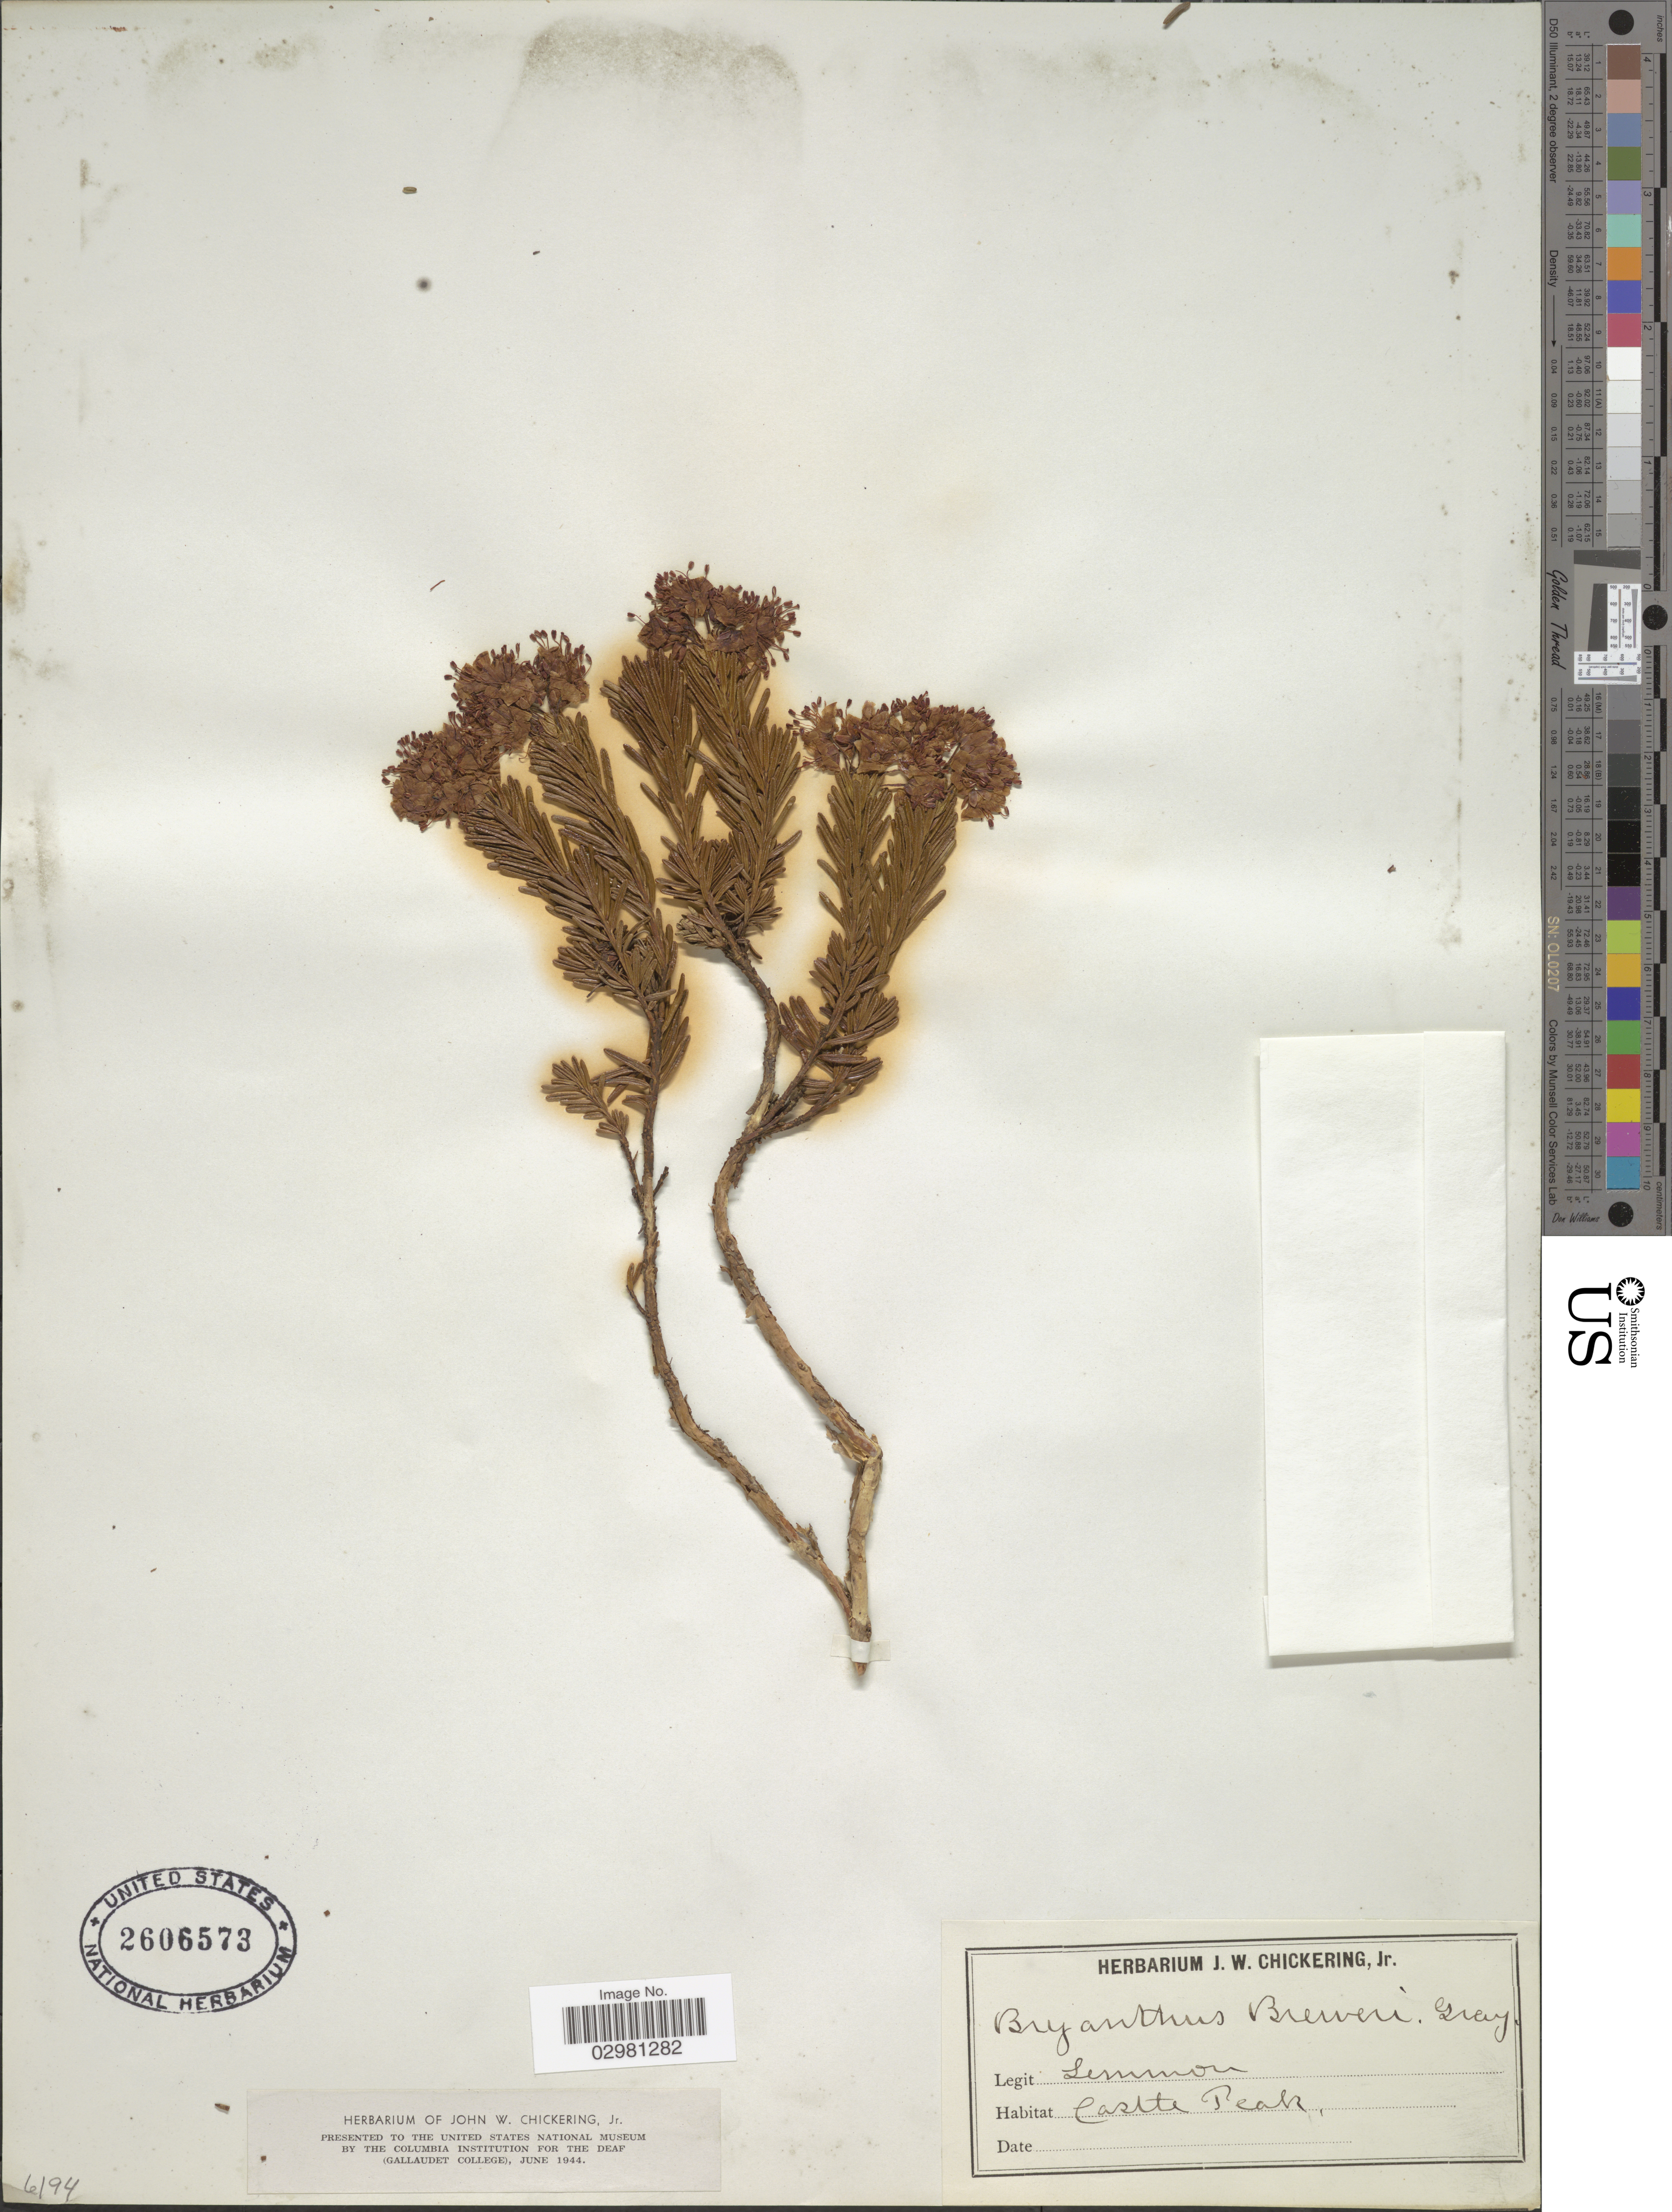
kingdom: Plantae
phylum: Tracheophyta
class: Magnoliopsida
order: Ericales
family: Ericaceae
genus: Phyllodoce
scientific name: Phyllodoce breweri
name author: (A. Gray) A. Heller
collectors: -- Lemmon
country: United States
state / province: Colorado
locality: Castle Peak.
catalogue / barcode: US 2606573